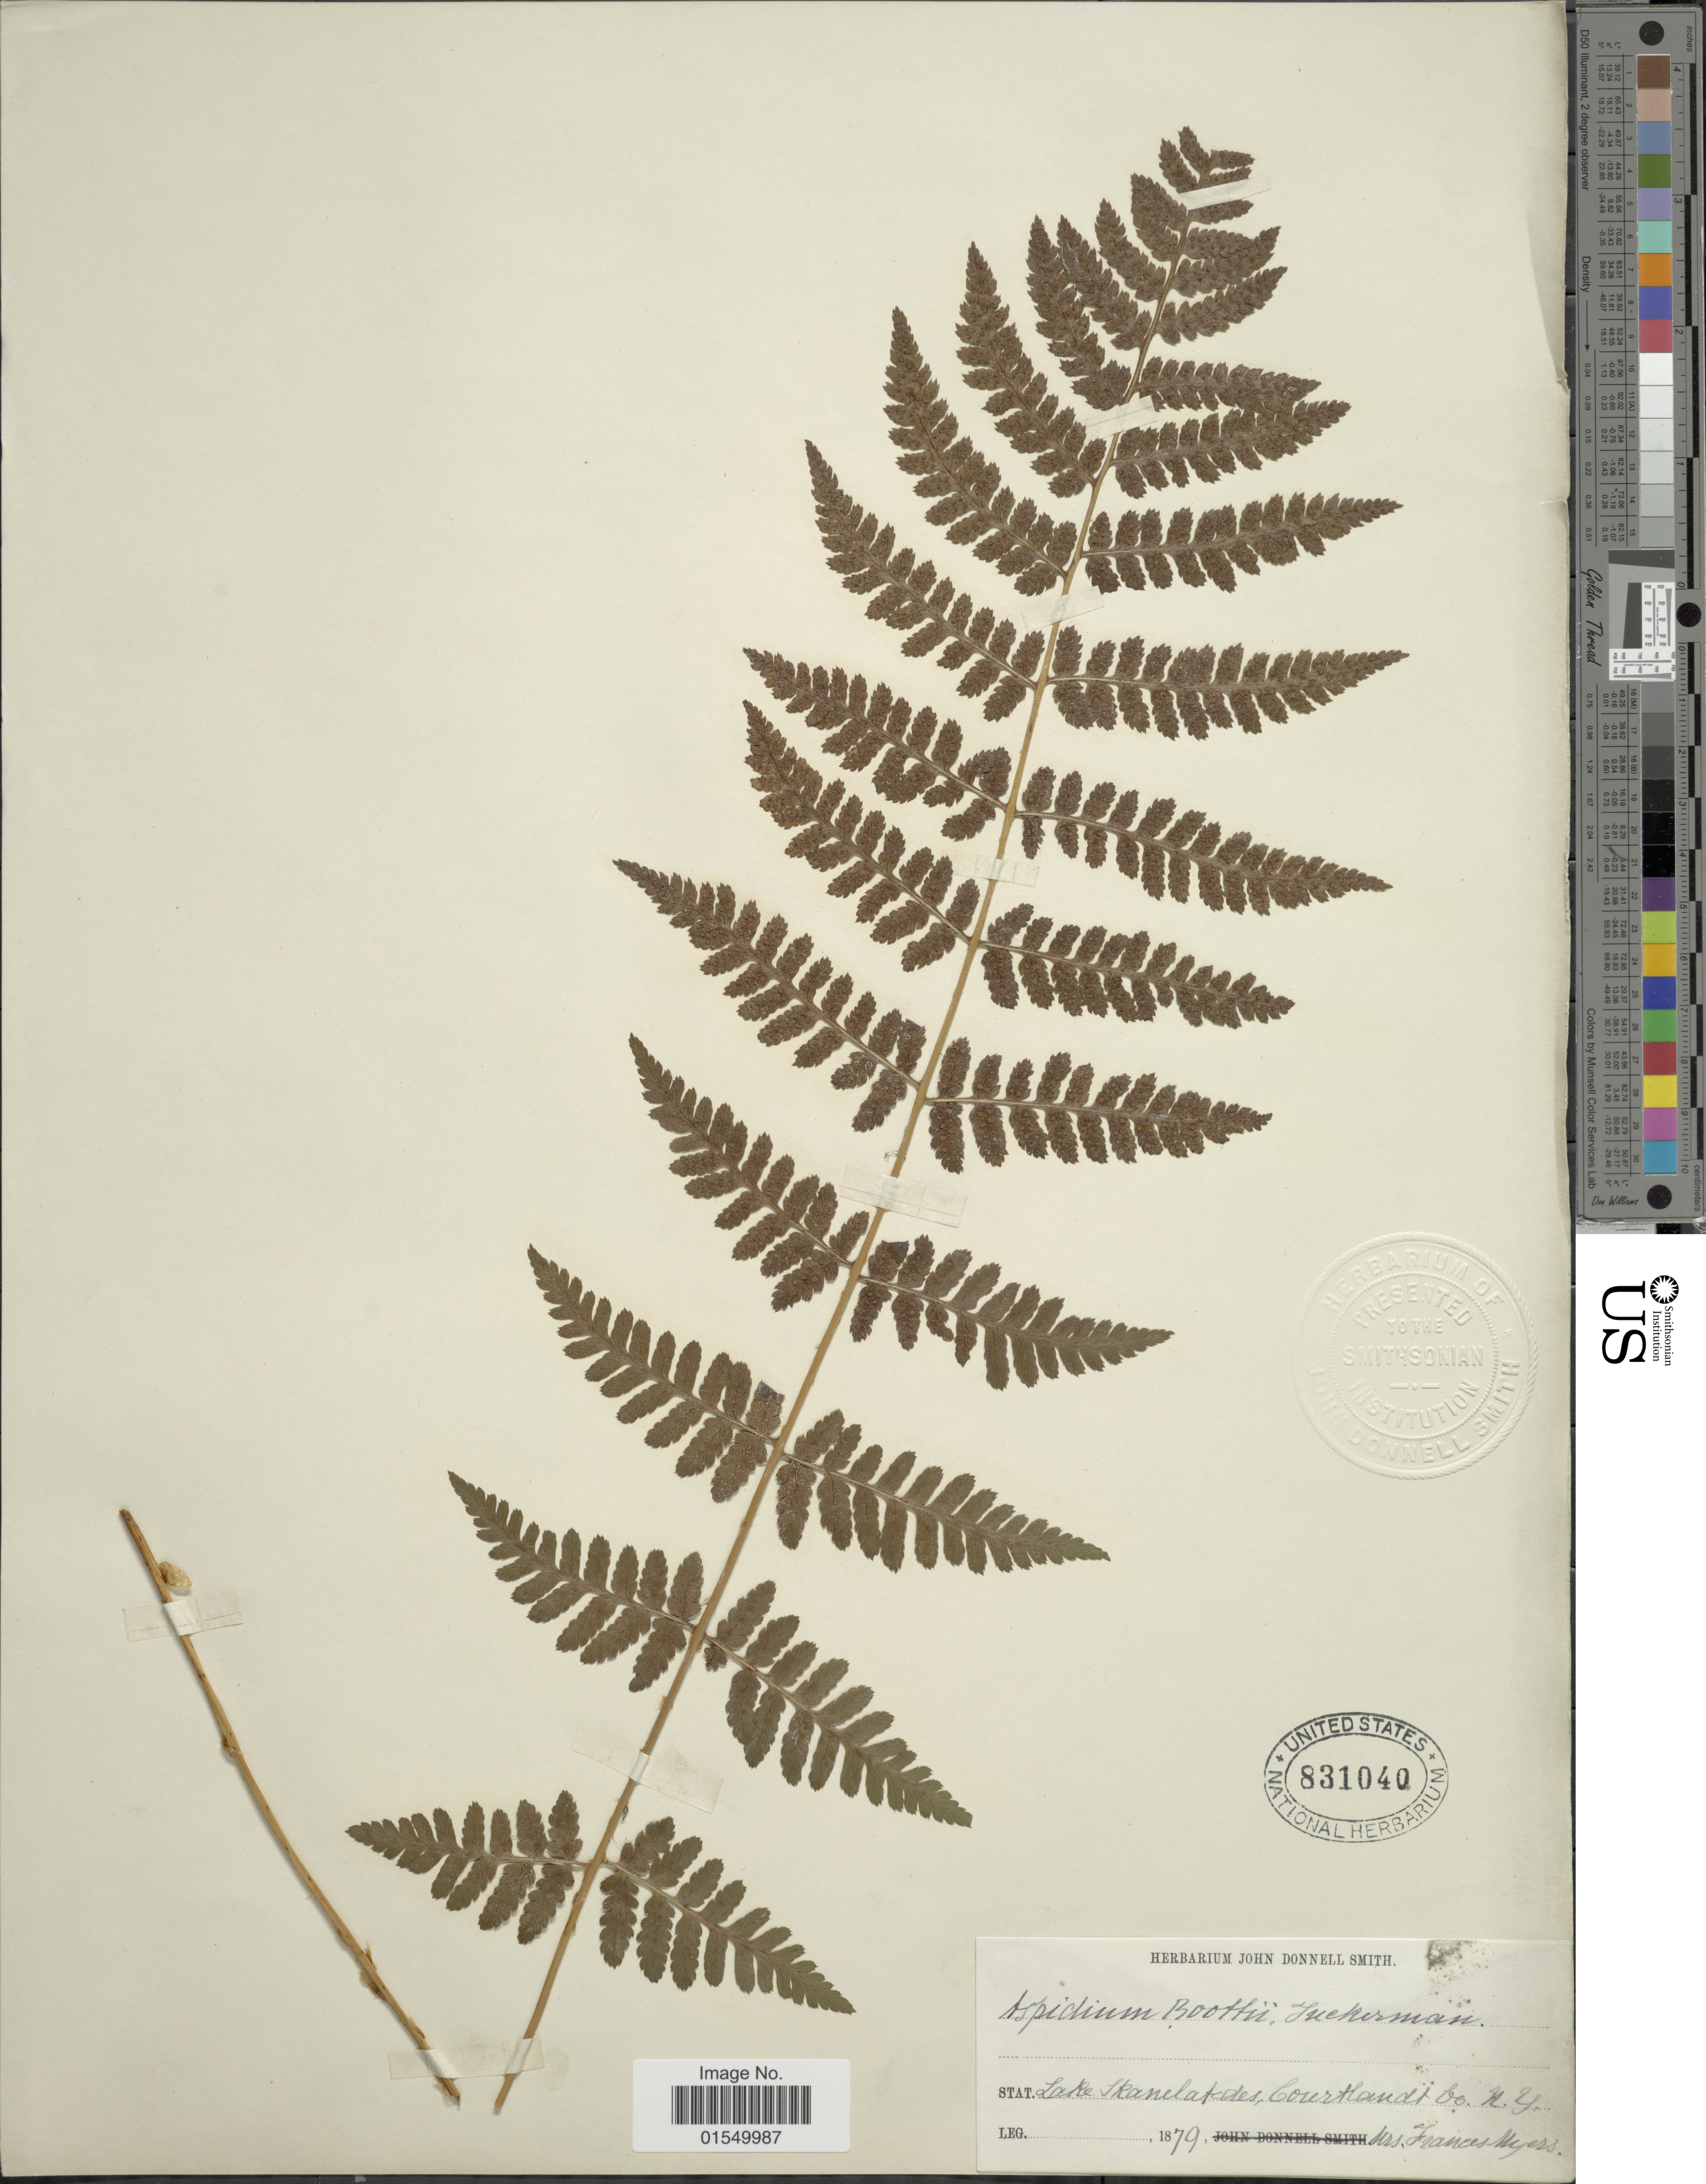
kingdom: Plantae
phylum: Tracheophyta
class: Polypodiopsida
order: Polypodiales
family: Dryopteridaceae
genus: Dryopteris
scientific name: Dryopteris x boottii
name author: Underw.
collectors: F. Myers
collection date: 1879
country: United States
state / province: New York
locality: Lake Skaneateles, Cortland Co.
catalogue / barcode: US 831040